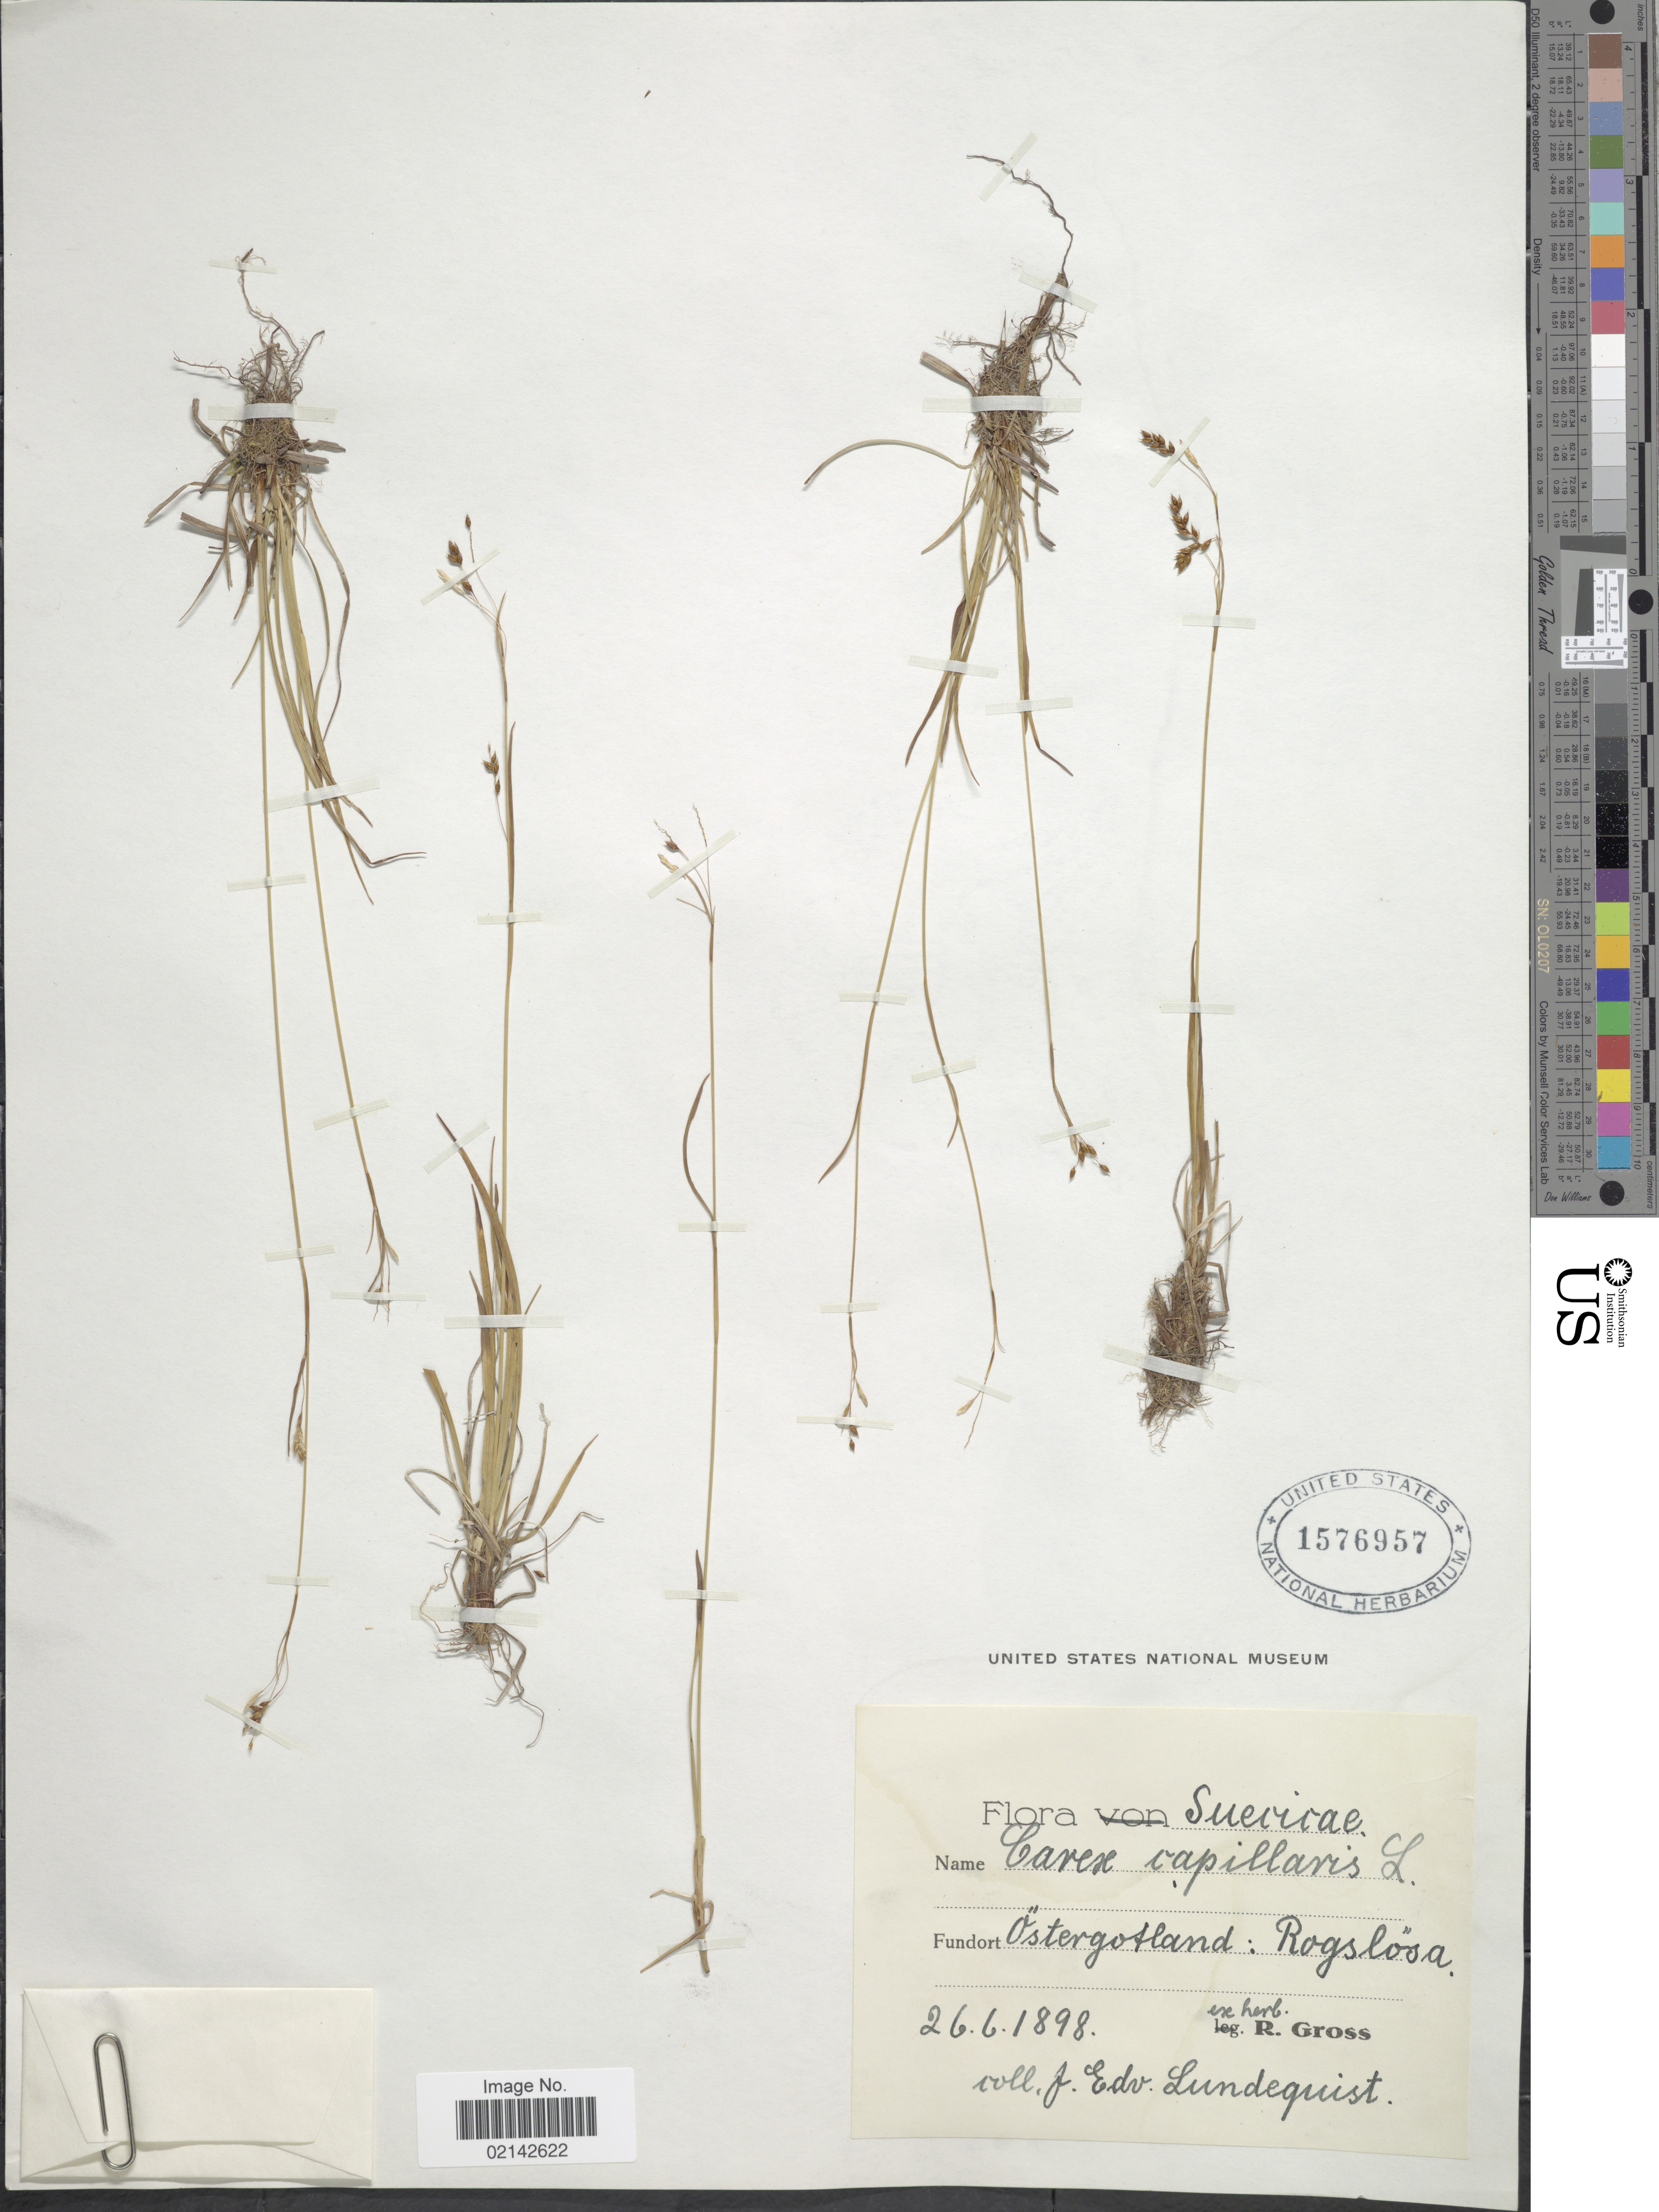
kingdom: Plantae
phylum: Tracheophyta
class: Liliopsida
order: Poales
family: Cyperaceae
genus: Carex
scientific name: Carex capillaris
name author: L.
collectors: J. Lundequist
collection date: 1898-06-26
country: Sweden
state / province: Östergötland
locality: Rogslosa, Suecicae.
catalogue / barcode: US 1576957